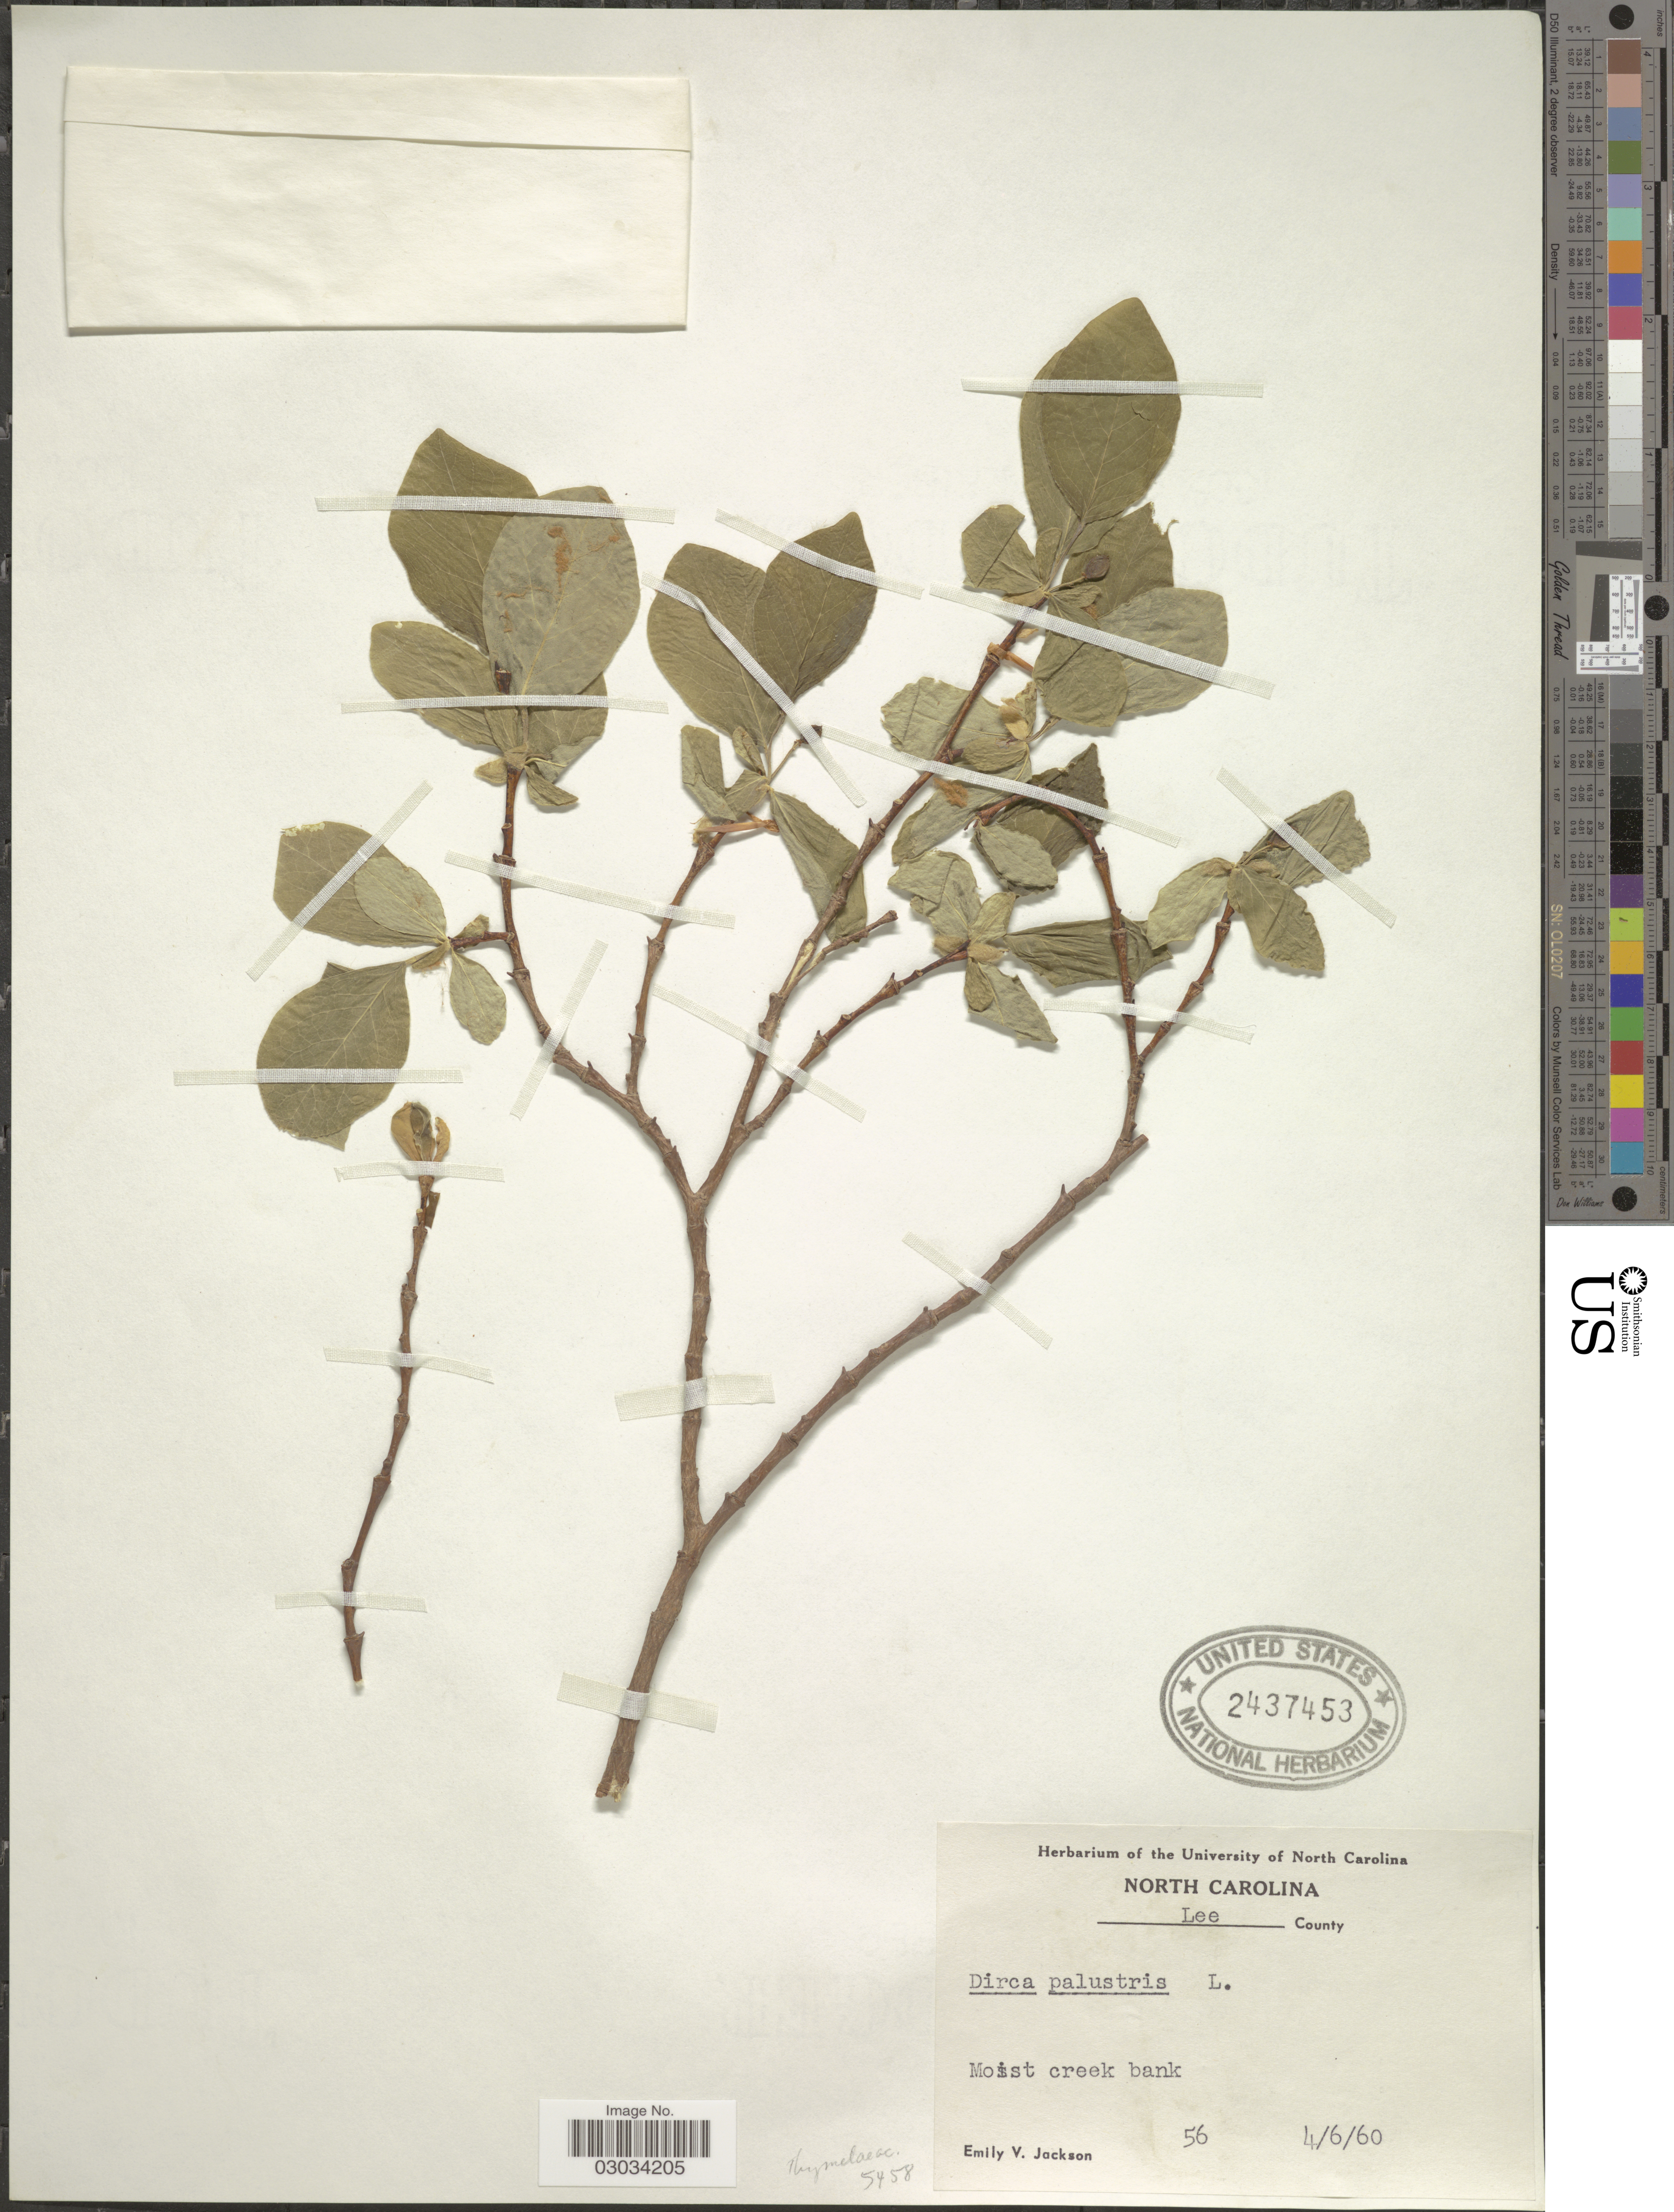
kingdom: Plantae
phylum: Tracheophyta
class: Magnoliopsida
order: Malvales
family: Thymelaeaceae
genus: Dirca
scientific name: Dirca palustris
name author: L.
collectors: E. Jackson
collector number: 56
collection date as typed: Transcribed d/m/y: 4/6/60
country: United States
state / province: North Carolina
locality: Lee County. Moist creek bank.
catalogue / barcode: US 2437453